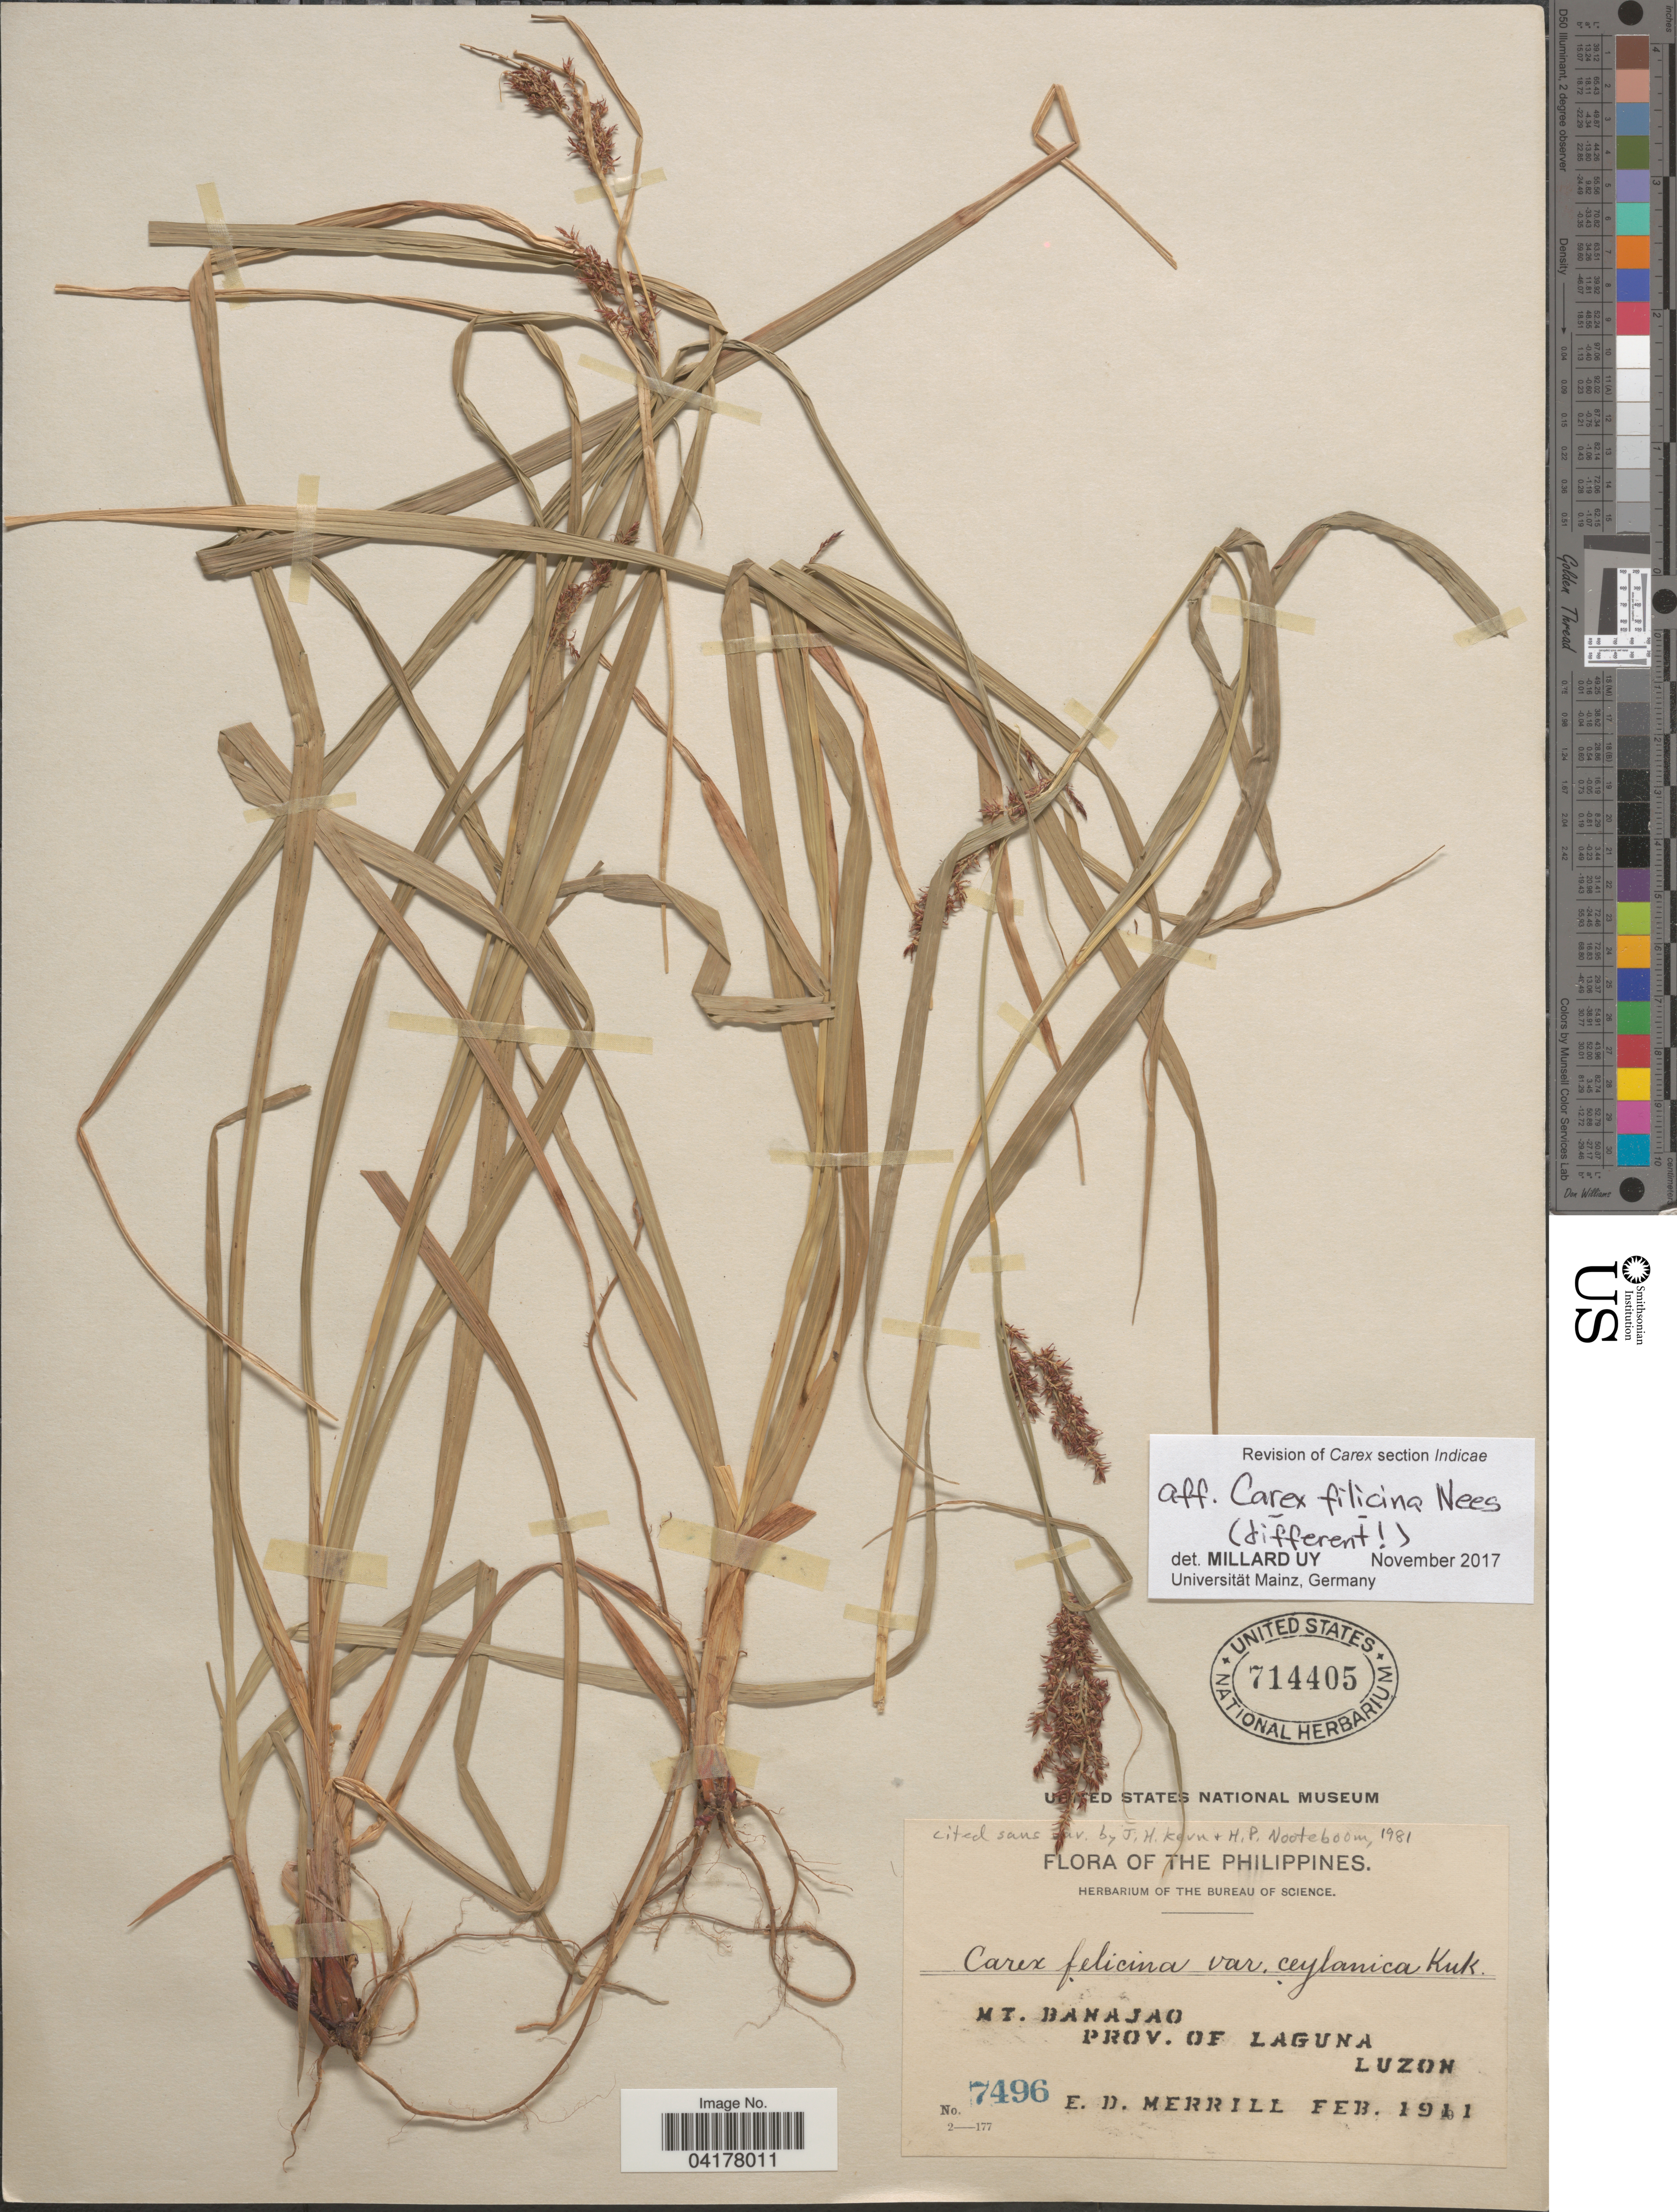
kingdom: Plantae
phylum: Tracheophyta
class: Liliopsida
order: Poales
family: Cyperaceae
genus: Carex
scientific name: Carex filicina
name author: Nees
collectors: E. D. Merrill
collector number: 7496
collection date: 1911-02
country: Philippines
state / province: Calabarzon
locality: Mt. Banajao. Prov. of Laguna. Luzon.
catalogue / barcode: US 714405